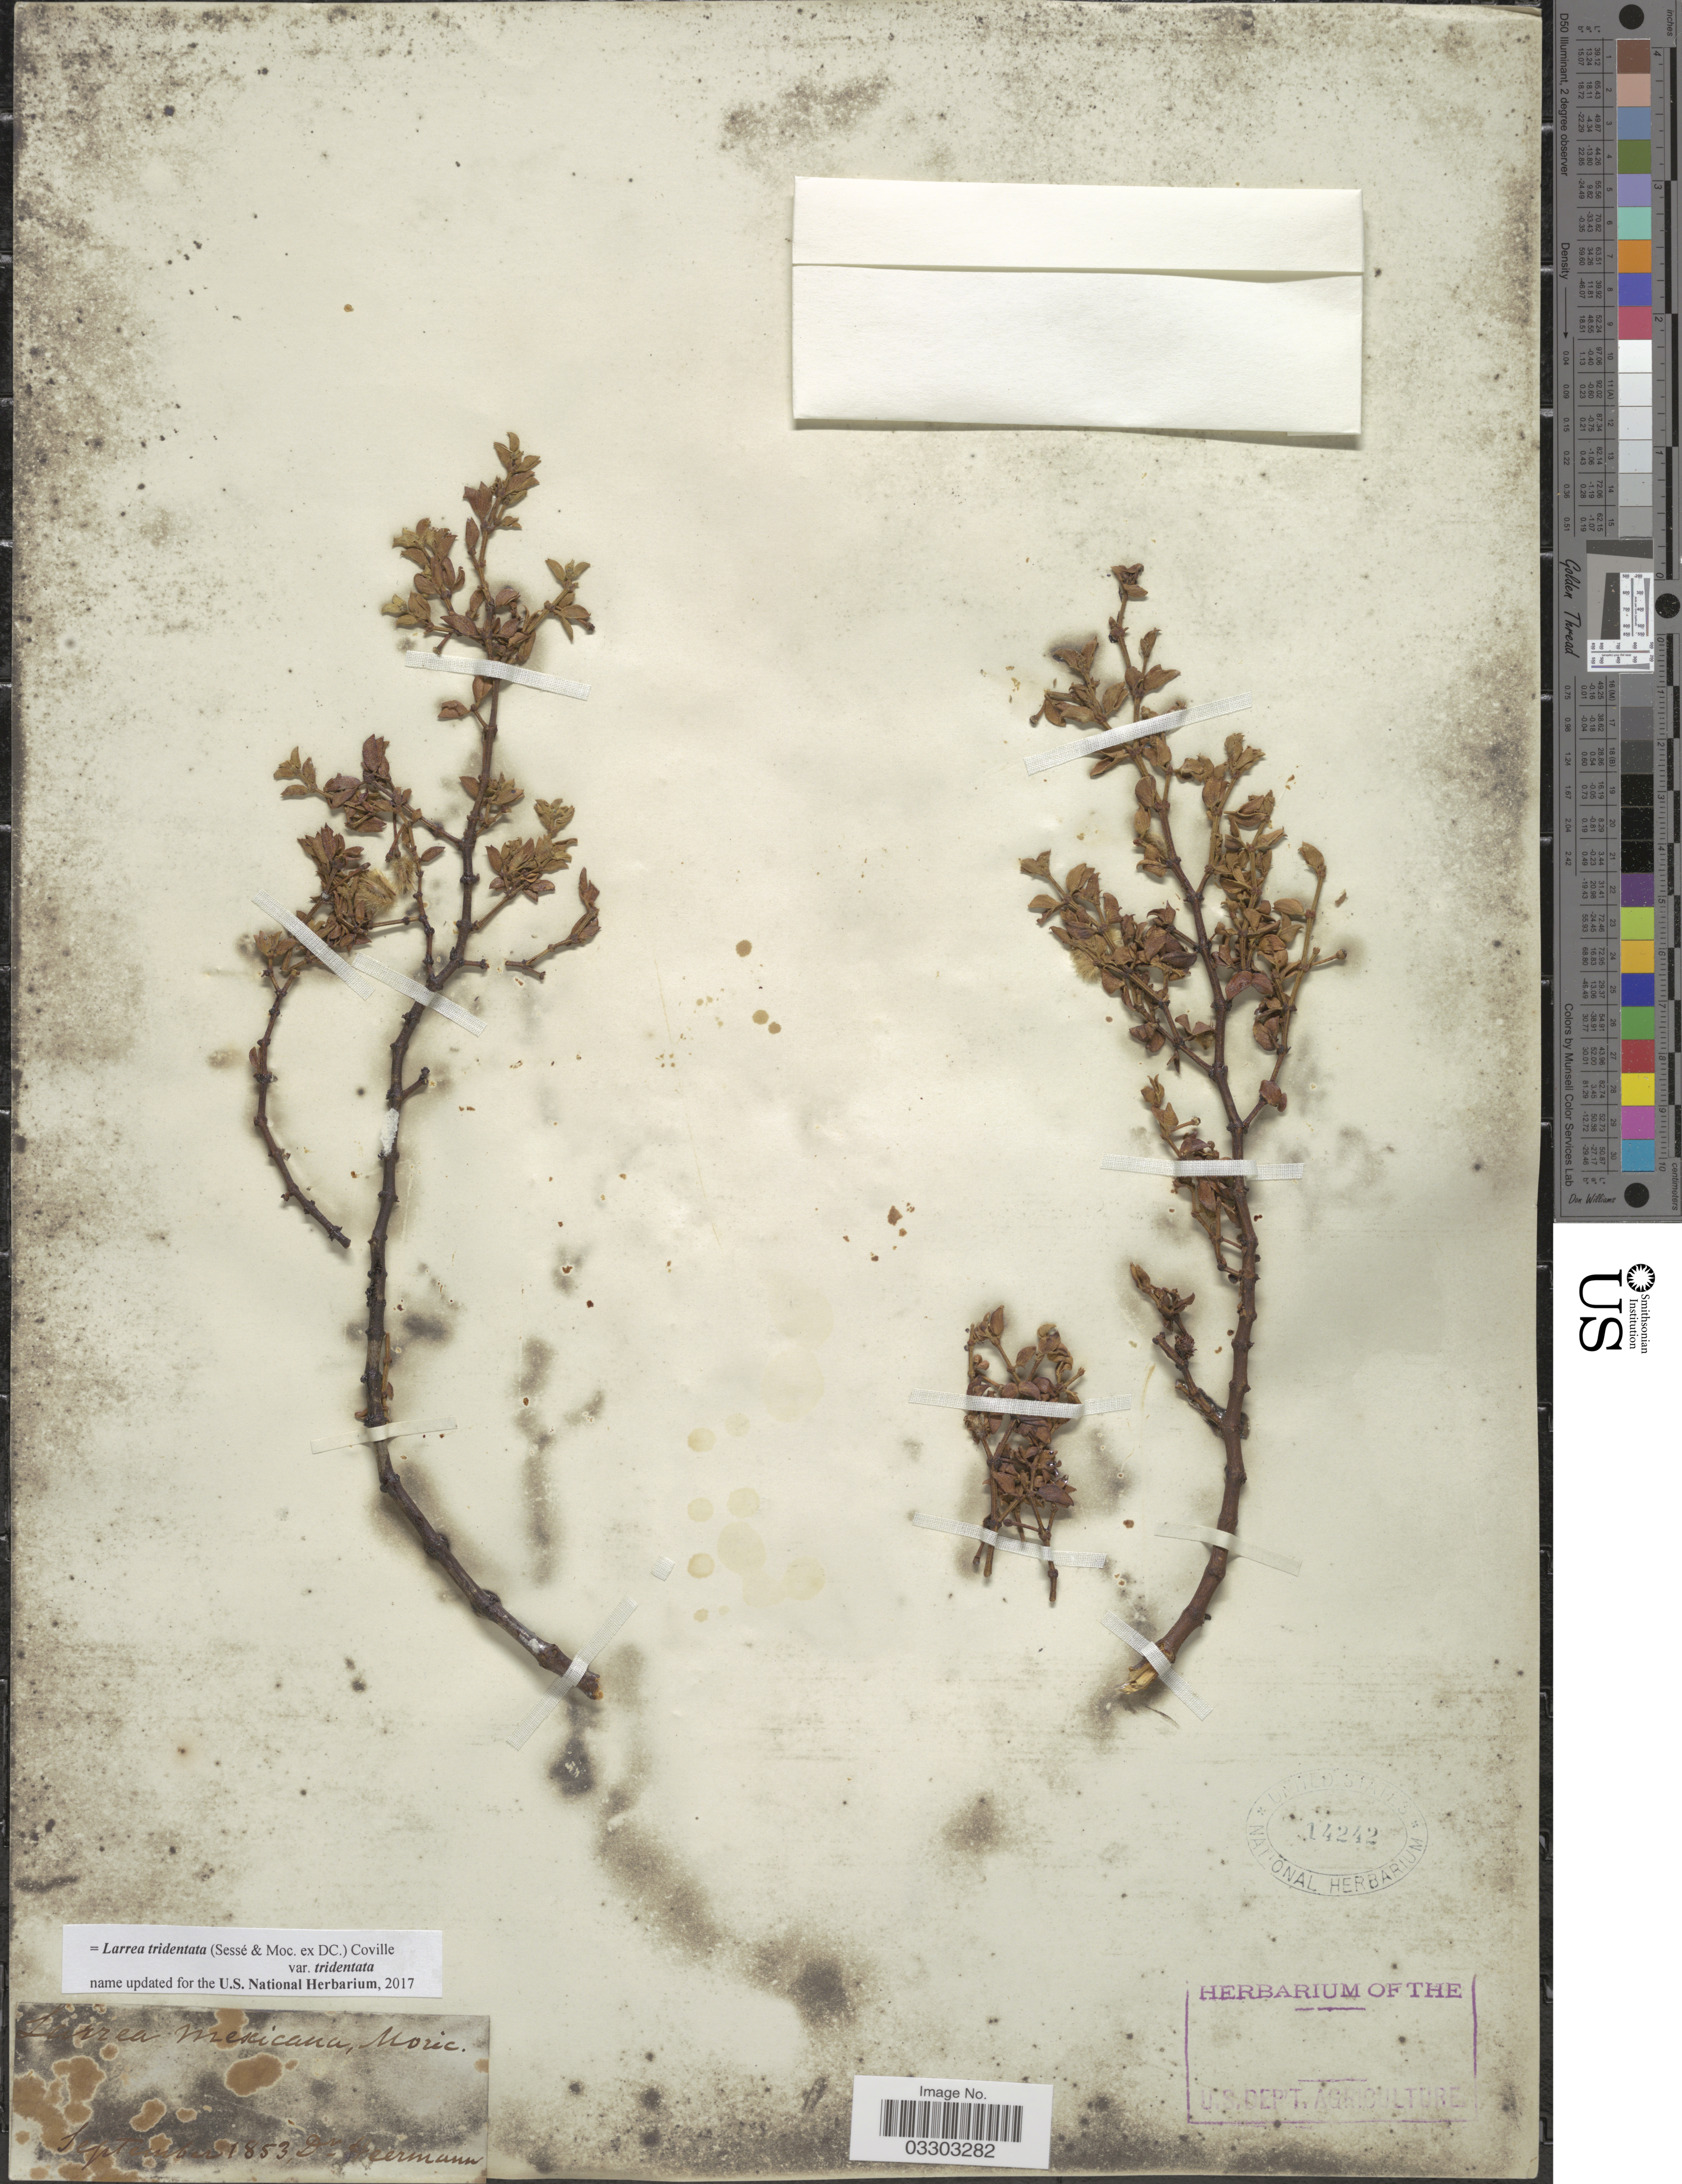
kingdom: Plantae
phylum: Tracheophyta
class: Magnoliopsida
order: Zygophyllales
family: Zygophyllaceae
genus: Larrea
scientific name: Larrea tridentata var. tridentata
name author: (Sessé & Moc. ex DC.) Coville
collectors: Heermann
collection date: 1853-09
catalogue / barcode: US 14242